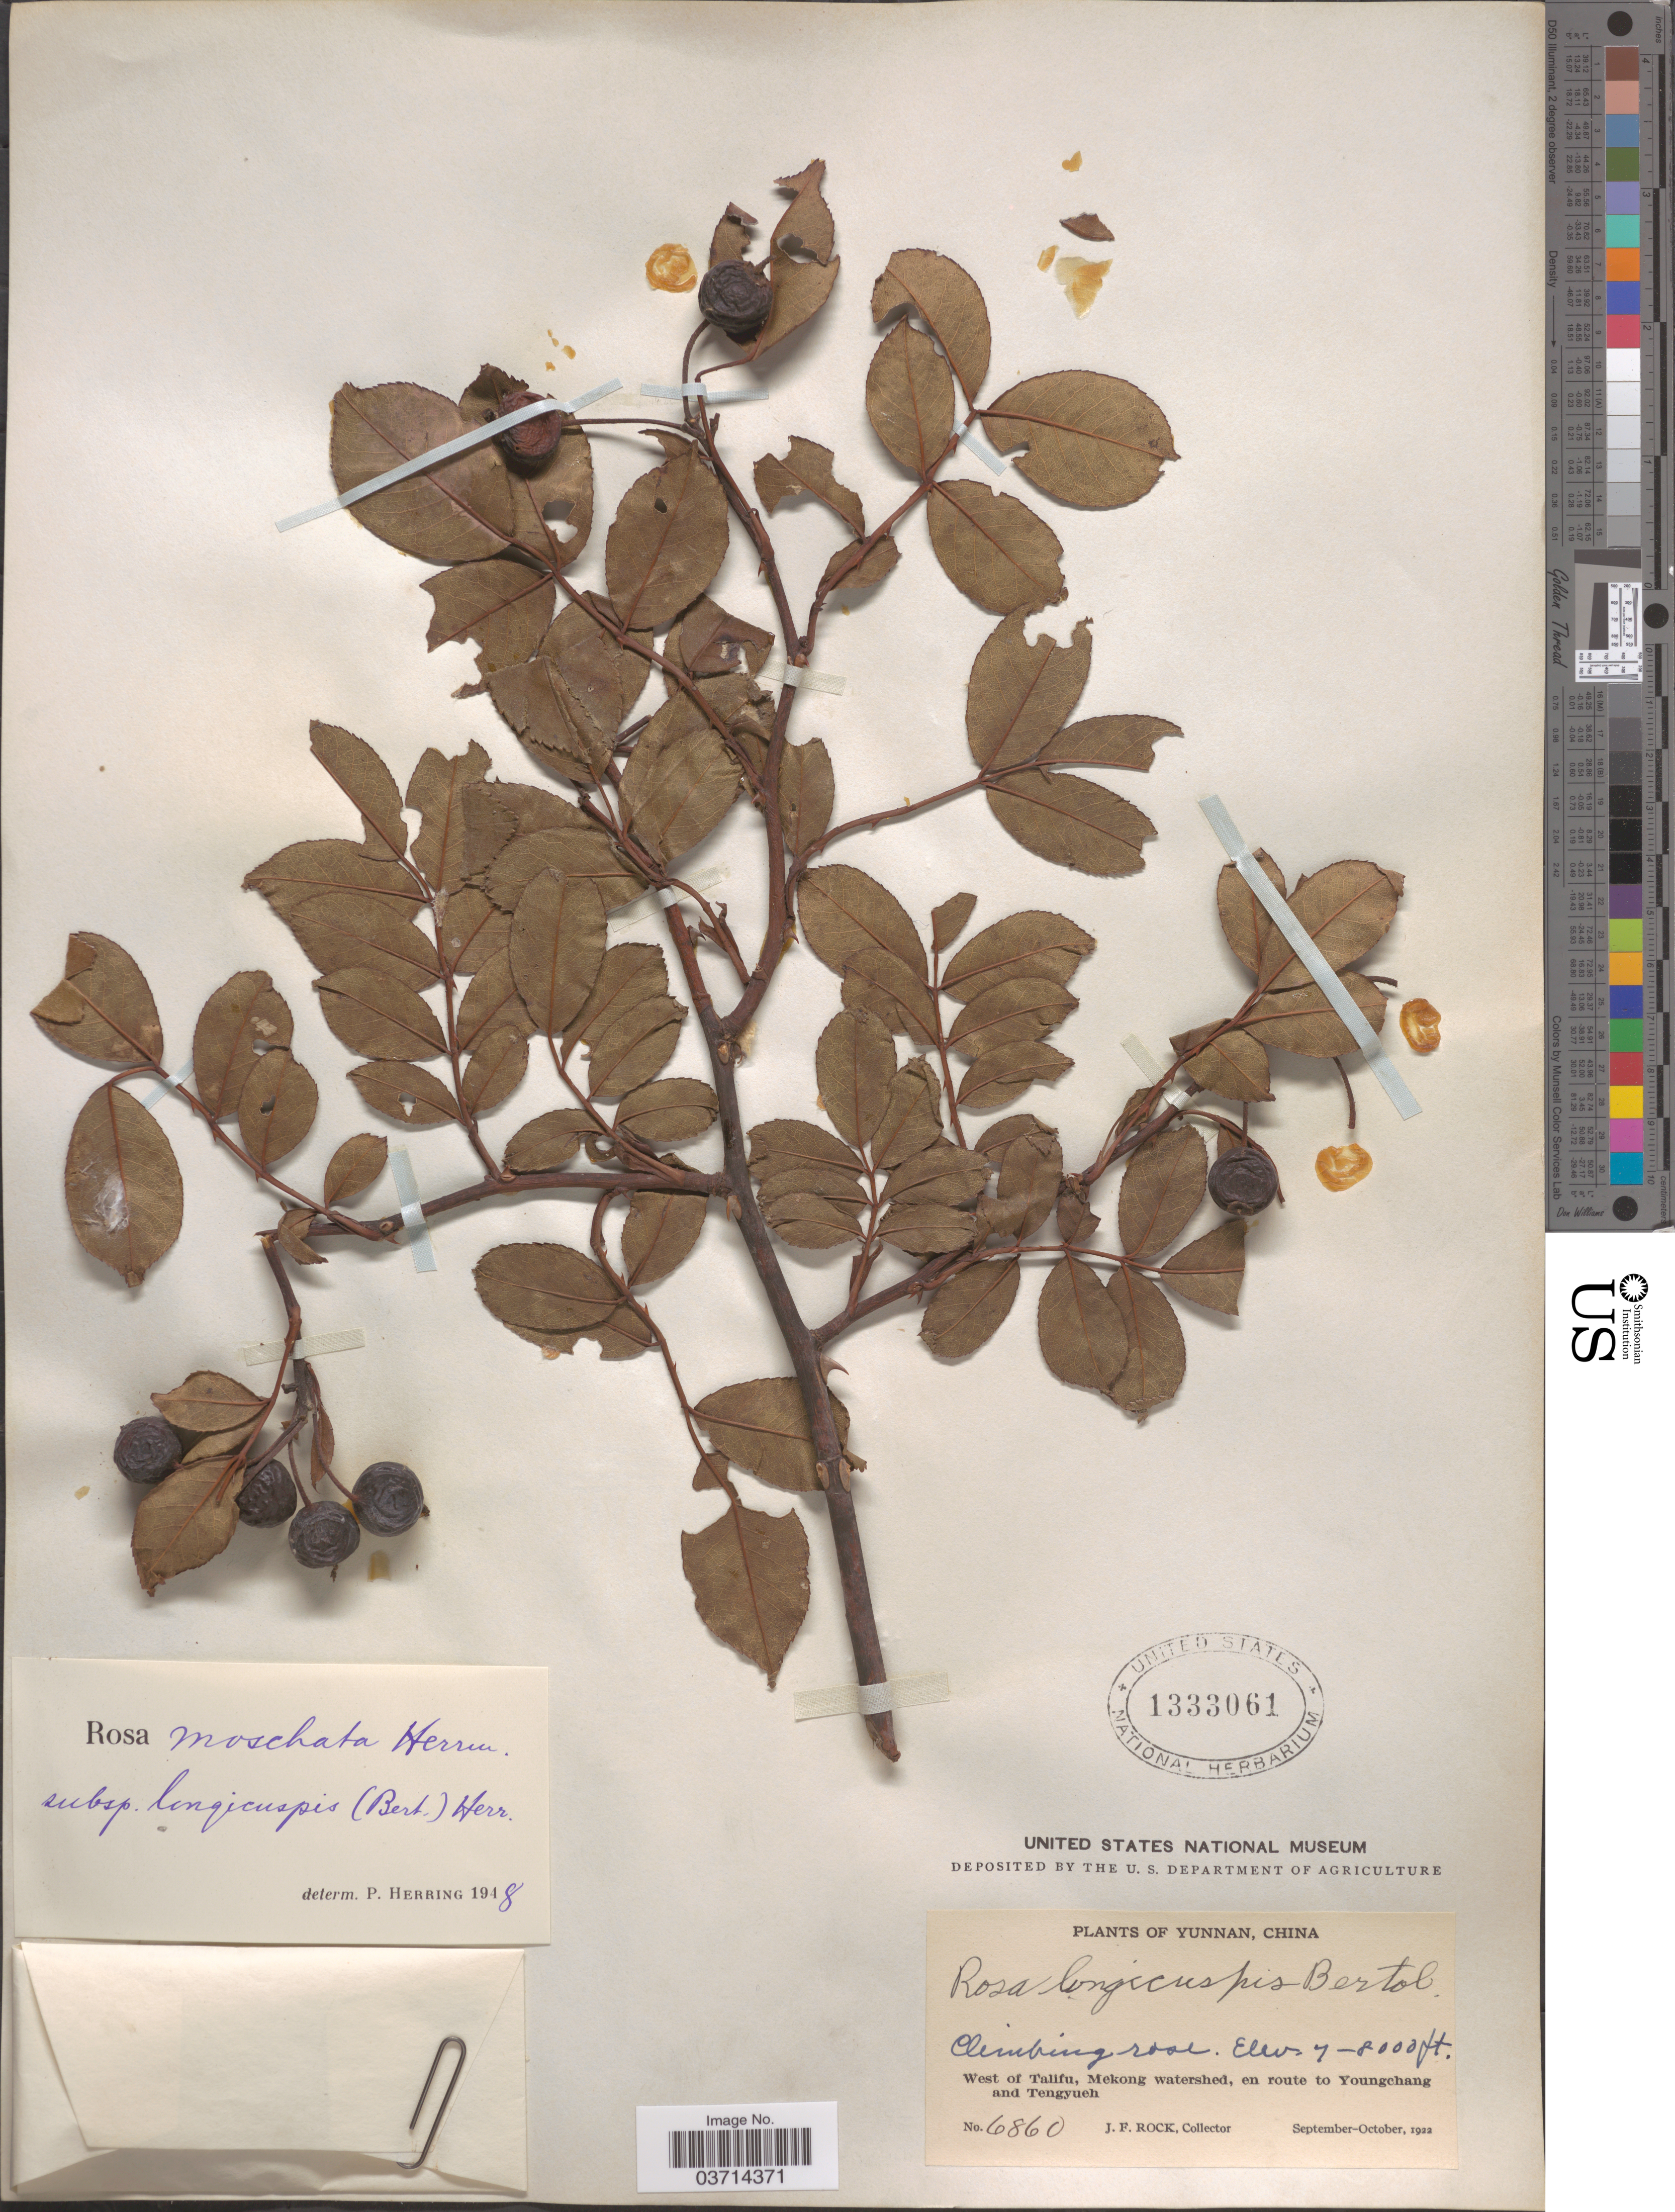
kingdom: Plantae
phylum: Tracheophyta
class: Magnoliopsida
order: Rosales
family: Rosaceae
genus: Rosa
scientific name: Rosa moschata subsp. longicuspis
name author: (Bertol.) Cardot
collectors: J. Rock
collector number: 6860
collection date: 1922-09/1922-10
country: China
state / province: Yunnan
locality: West of Talifu, Mekong watershed, en route to Youngchang and Tengyueh.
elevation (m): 2134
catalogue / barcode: US 1333061